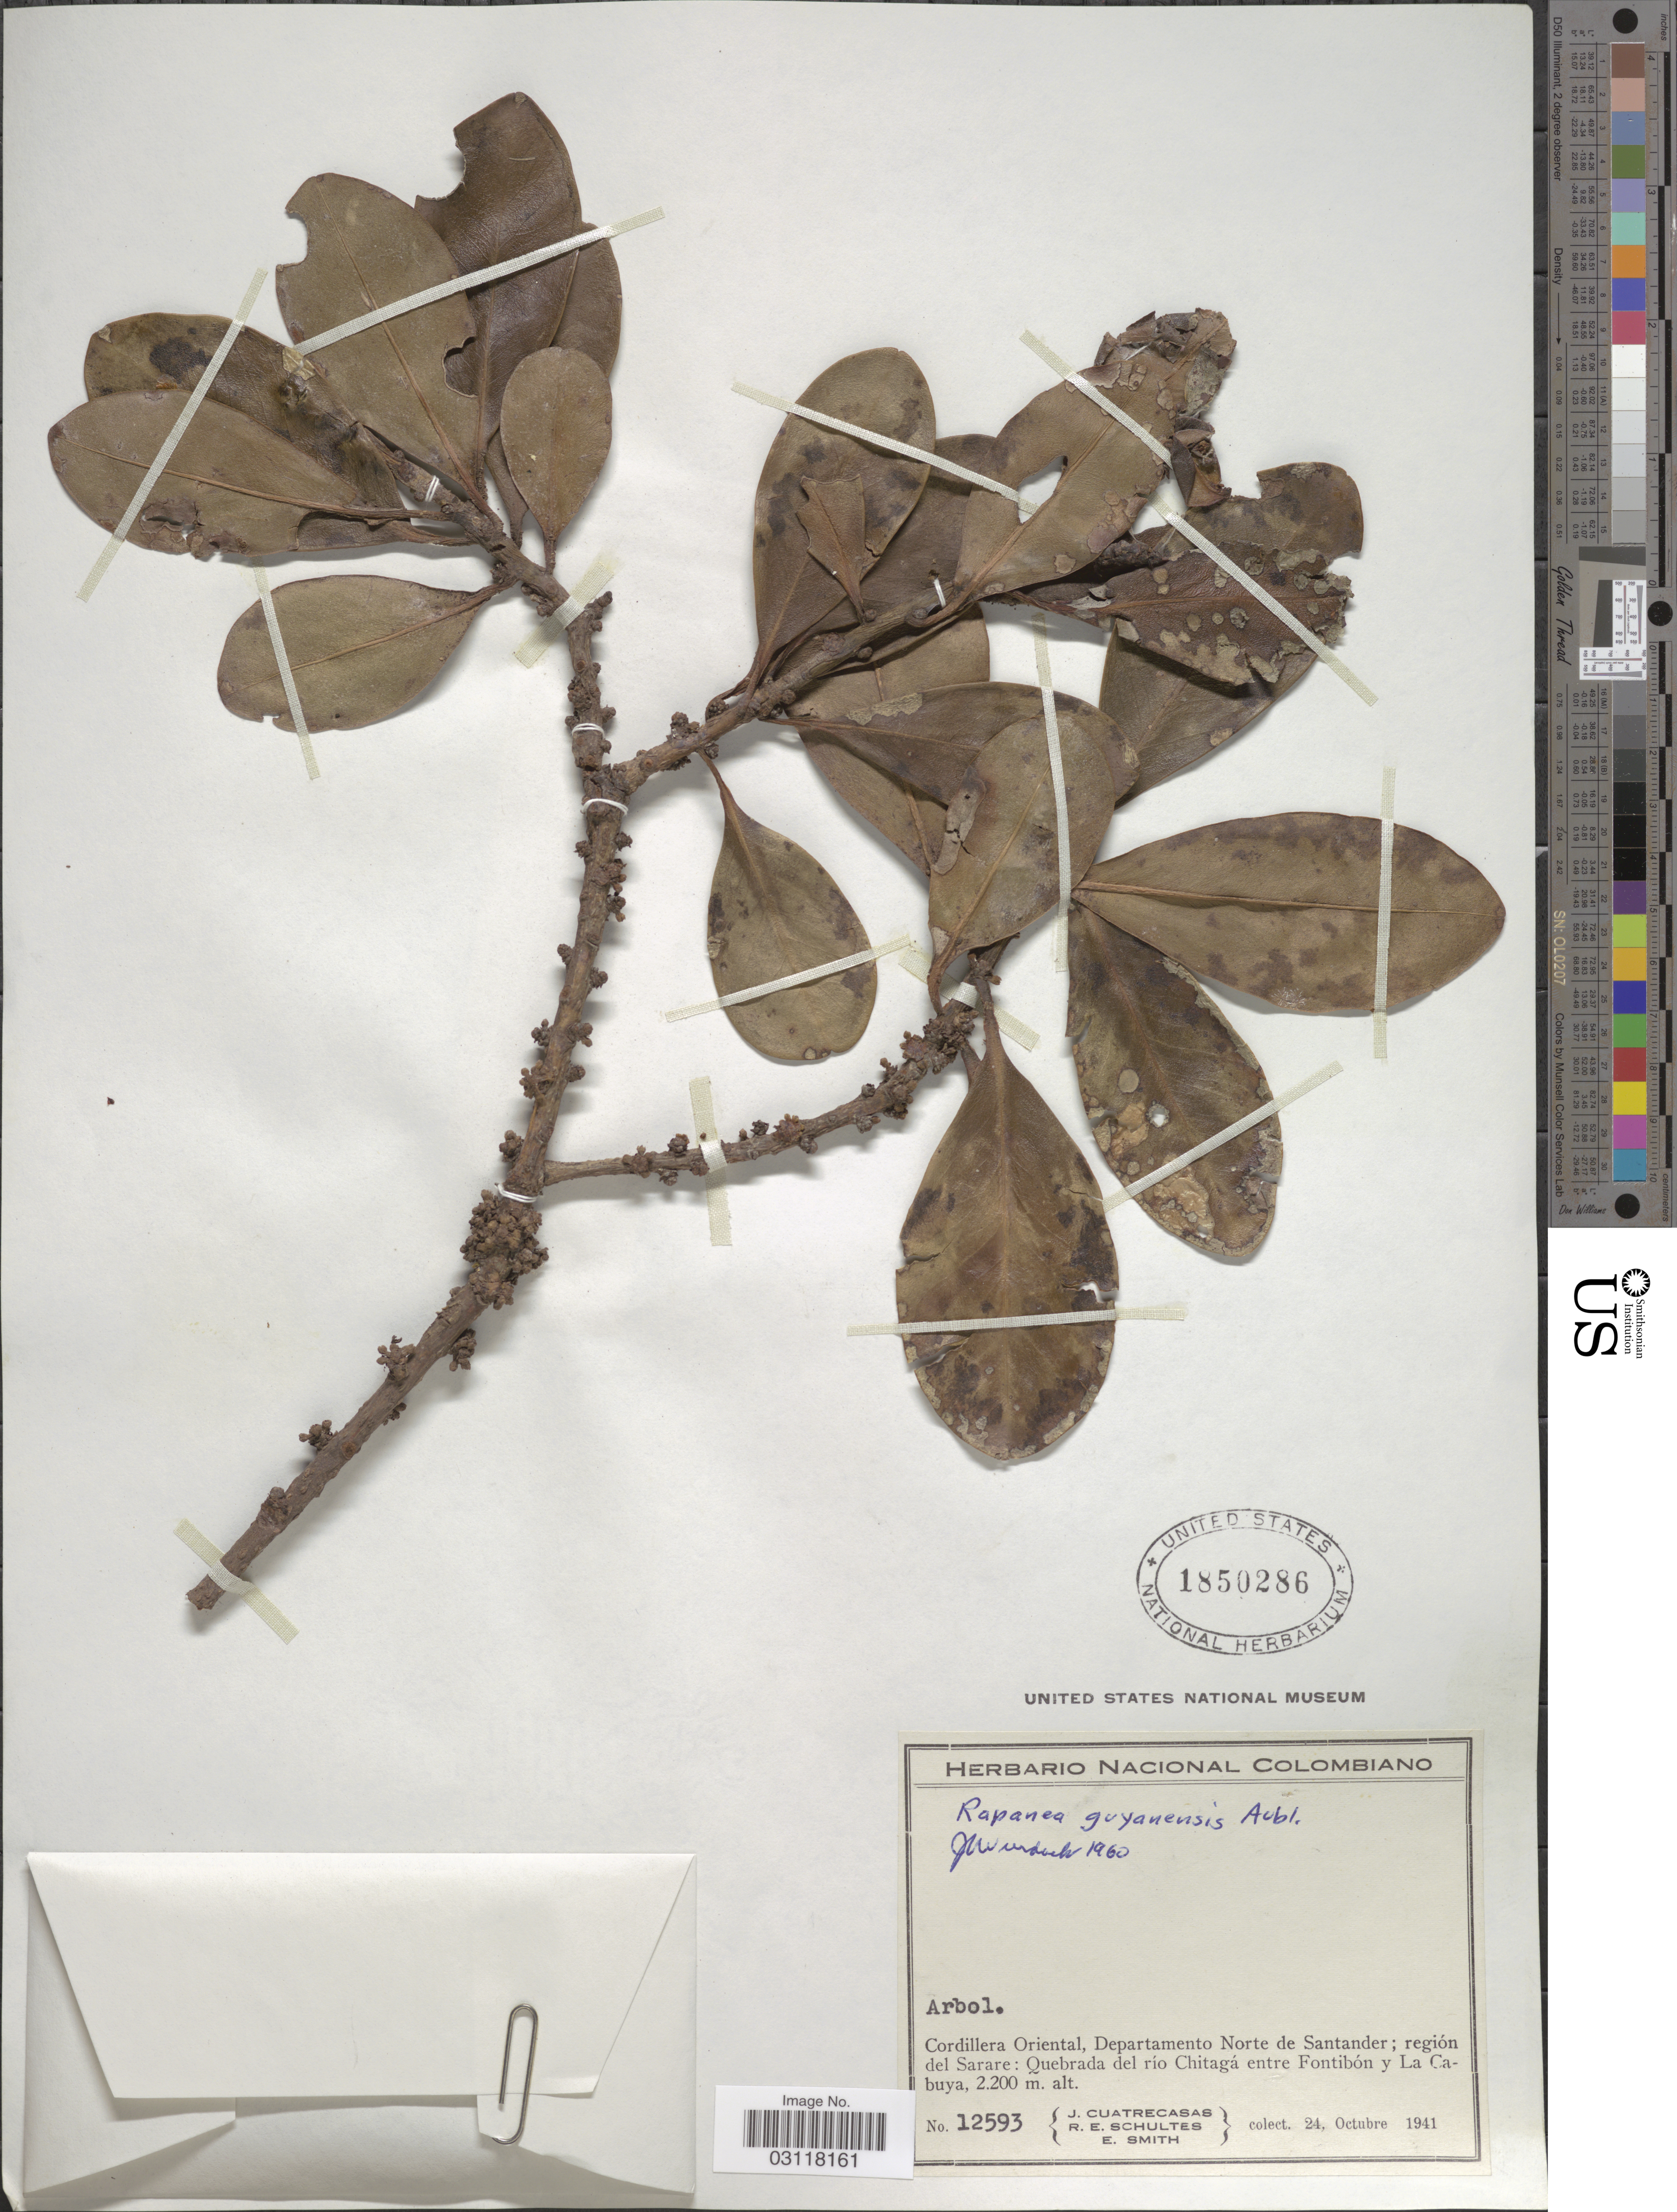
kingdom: Plantae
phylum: Tracheophyta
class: Magnoliopsida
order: Ericales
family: Primulaceae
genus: Rapanea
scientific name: Rapanea guianensis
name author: Aubl.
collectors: J. Cuatrecasas, R. E. Schultes & E. Smith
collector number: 12593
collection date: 1941-10-24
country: Colombia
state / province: Norte de Santander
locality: Cordillera Oriental, Departamento Norte de Santander; región del Sarare: Quebrada del río Chitagá entre Fontibón y La Cabuya.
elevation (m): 2200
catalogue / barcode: US 1850286